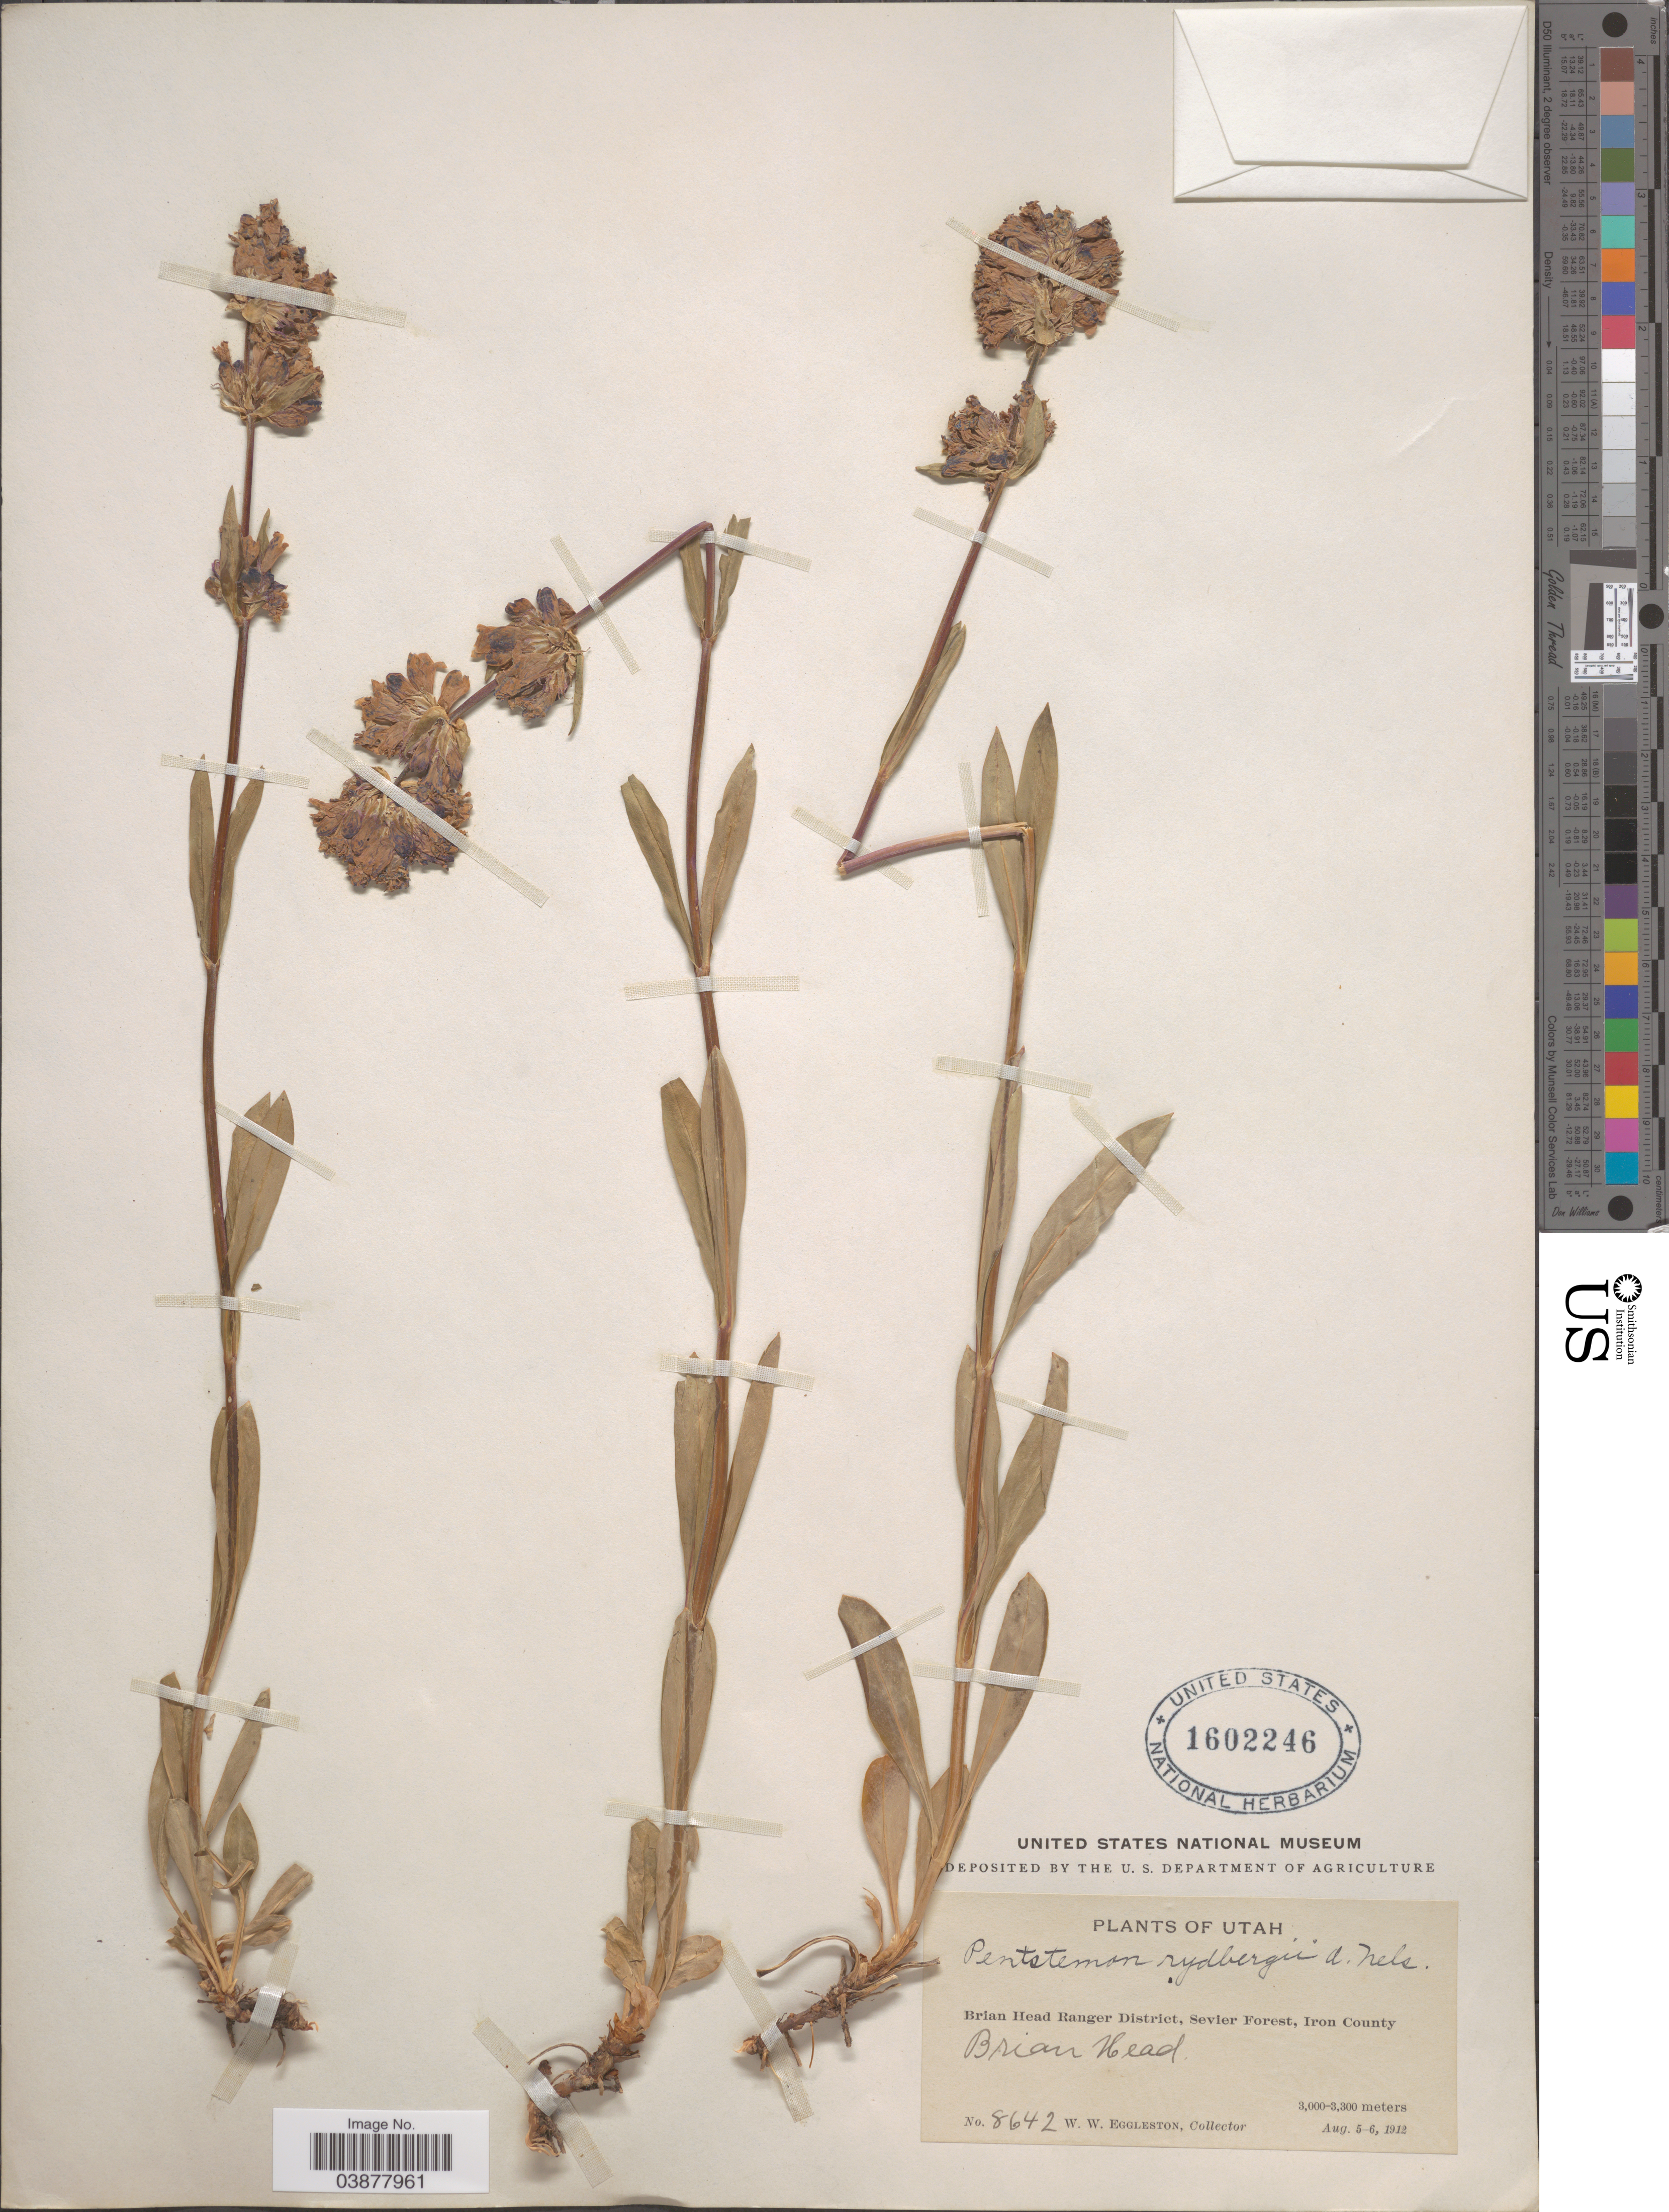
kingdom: Plantae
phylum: Tracheophyta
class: Magnoliopsida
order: Lamiales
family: Plantaginaceae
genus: Penstemon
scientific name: Penstemon rydbergii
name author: A. Nelson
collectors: W. W. Eggleston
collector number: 8642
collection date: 1912-08-05/1912-08-06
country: United States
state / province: Utah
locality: Brian Head Ranger District, Sevier Forest, Iron County. Brian Head.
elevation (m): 3000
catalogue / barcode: US 1602246